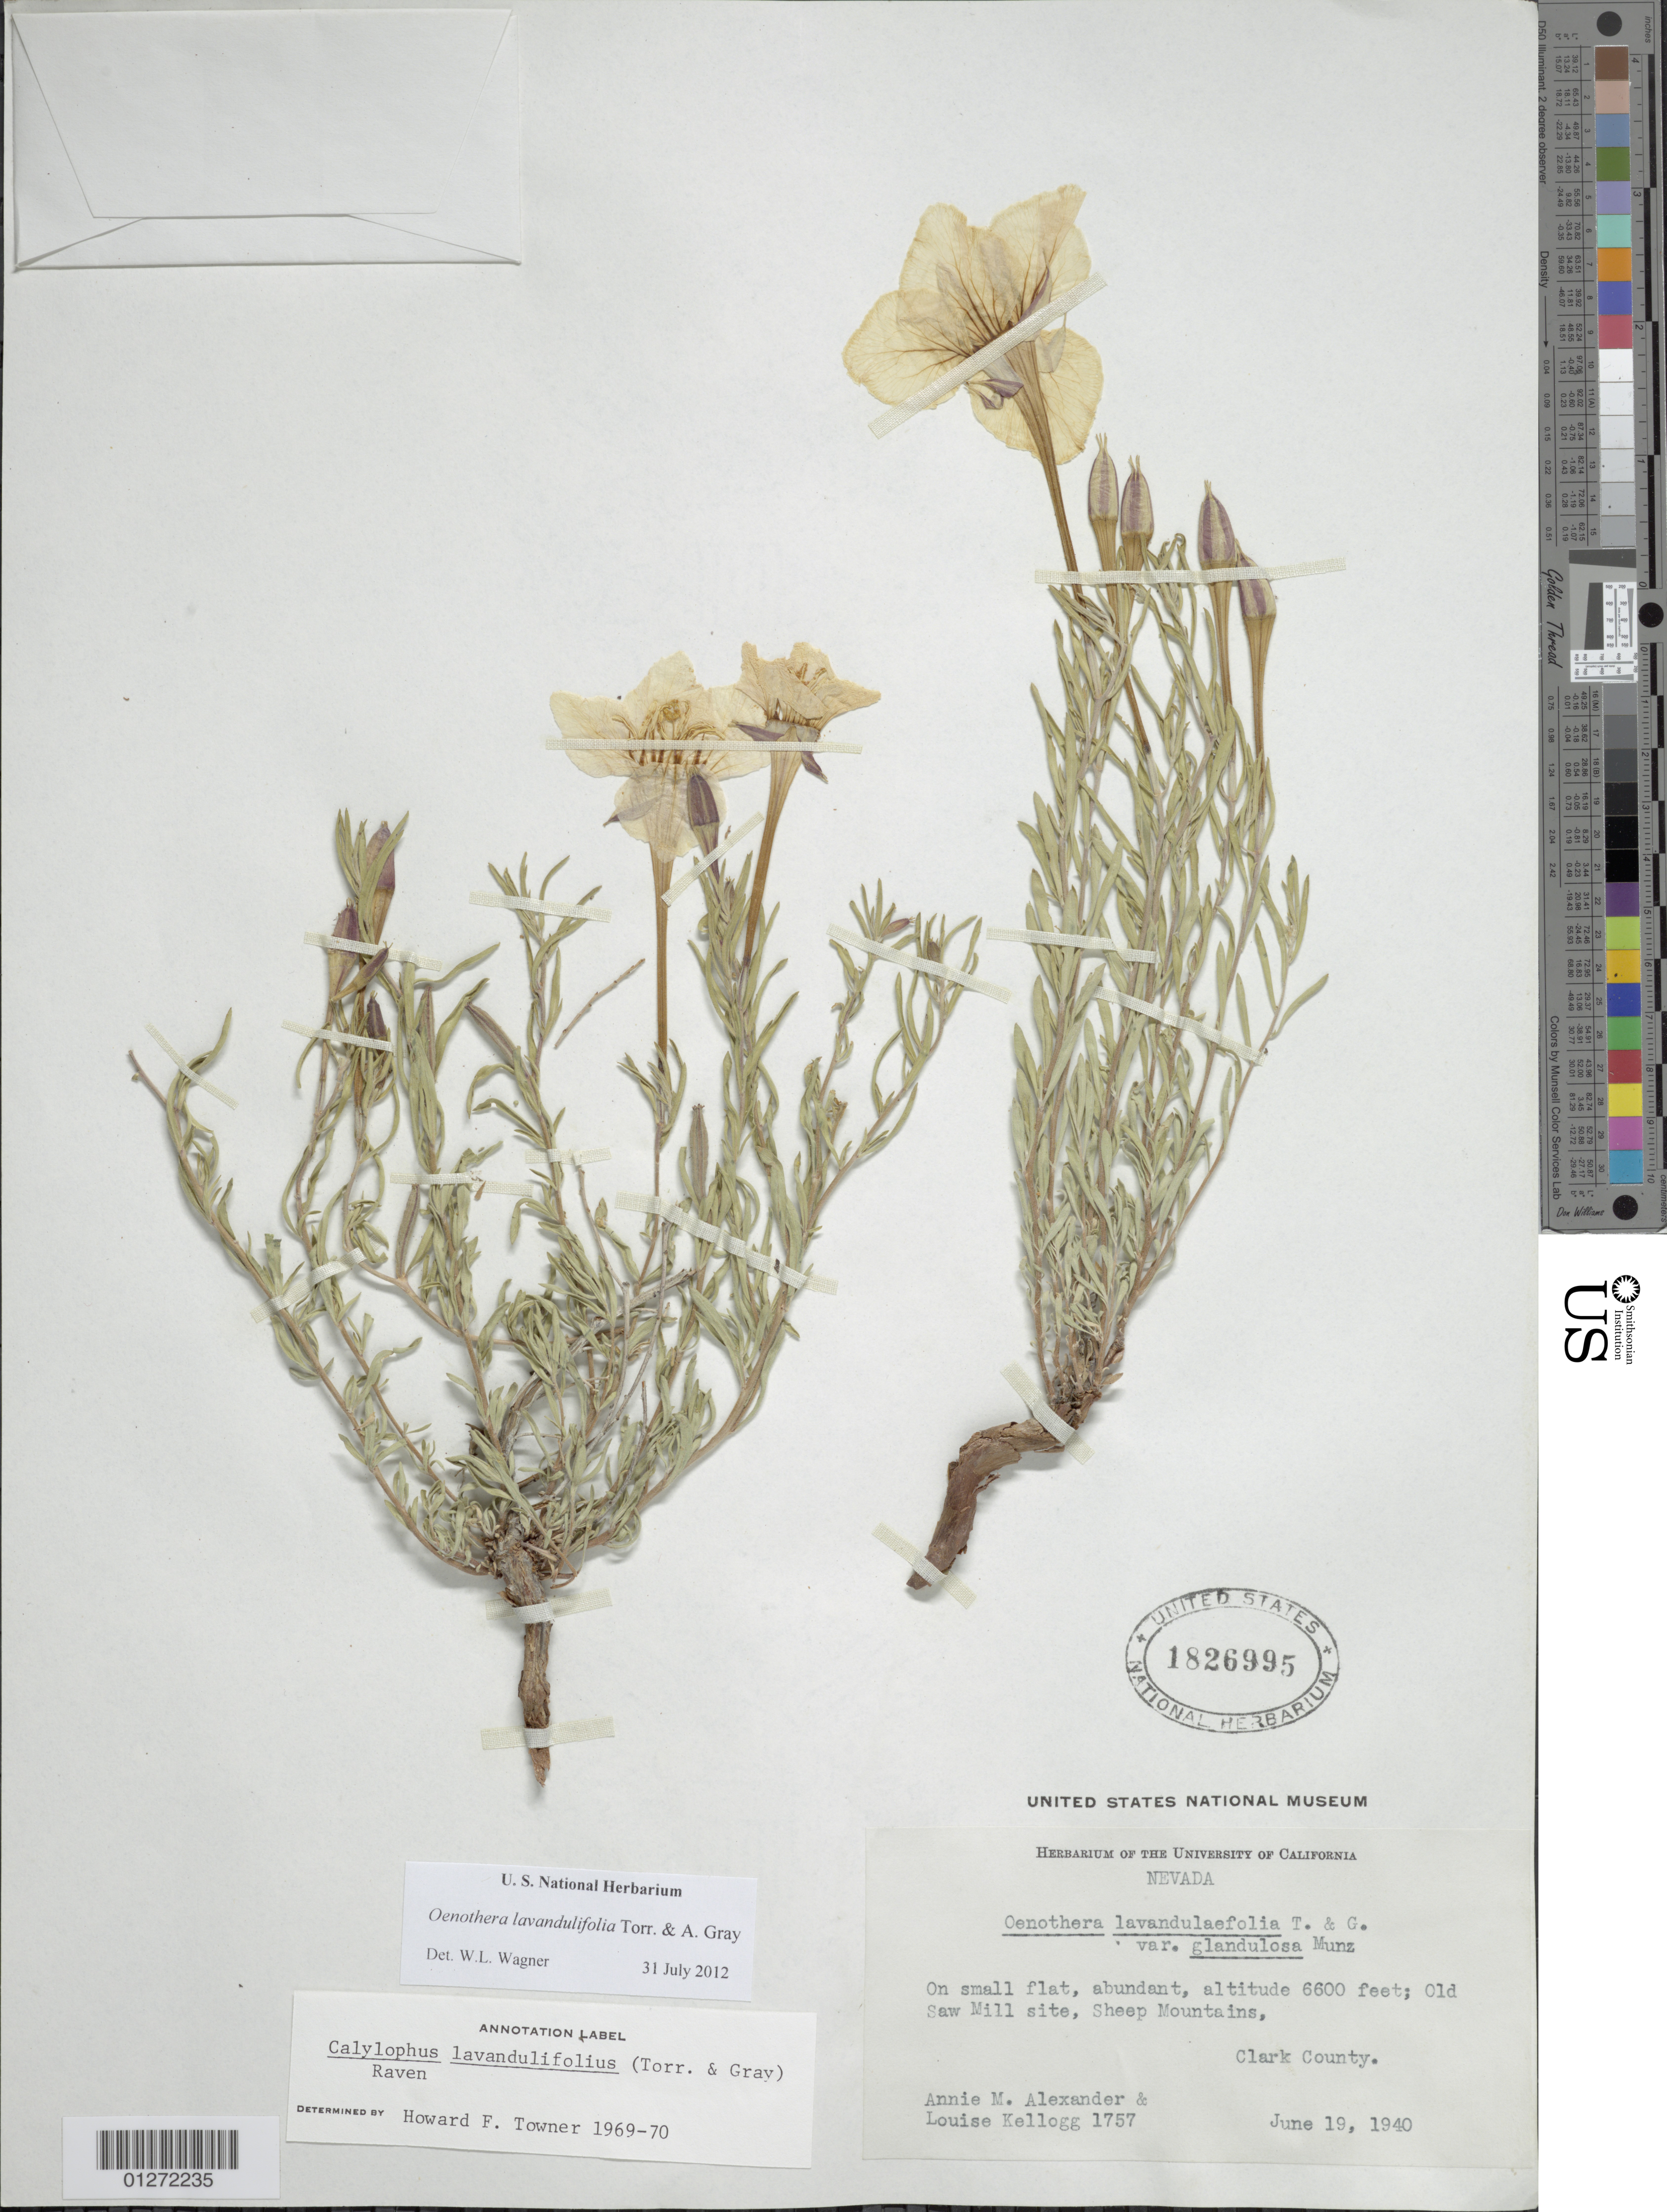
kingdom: Plantae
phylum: Tracheophyta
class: Magnoliopsida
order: Myrtales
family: Onagraceae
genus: Oenothera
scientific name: Oenothera lavandulifolia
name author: Torr. & A. Gray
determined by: Wagner, W. L., (BOT), Smithsonian Institution - National Museum of Natural History (UNITED STATES)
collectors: A. M. Alexander & L. Kellogg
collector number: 1757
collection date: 1940-06-19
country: United States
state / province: Nevada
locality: Old Saw Mill site, Sheep Mountains.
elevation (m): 2012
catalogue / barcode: US 1826995